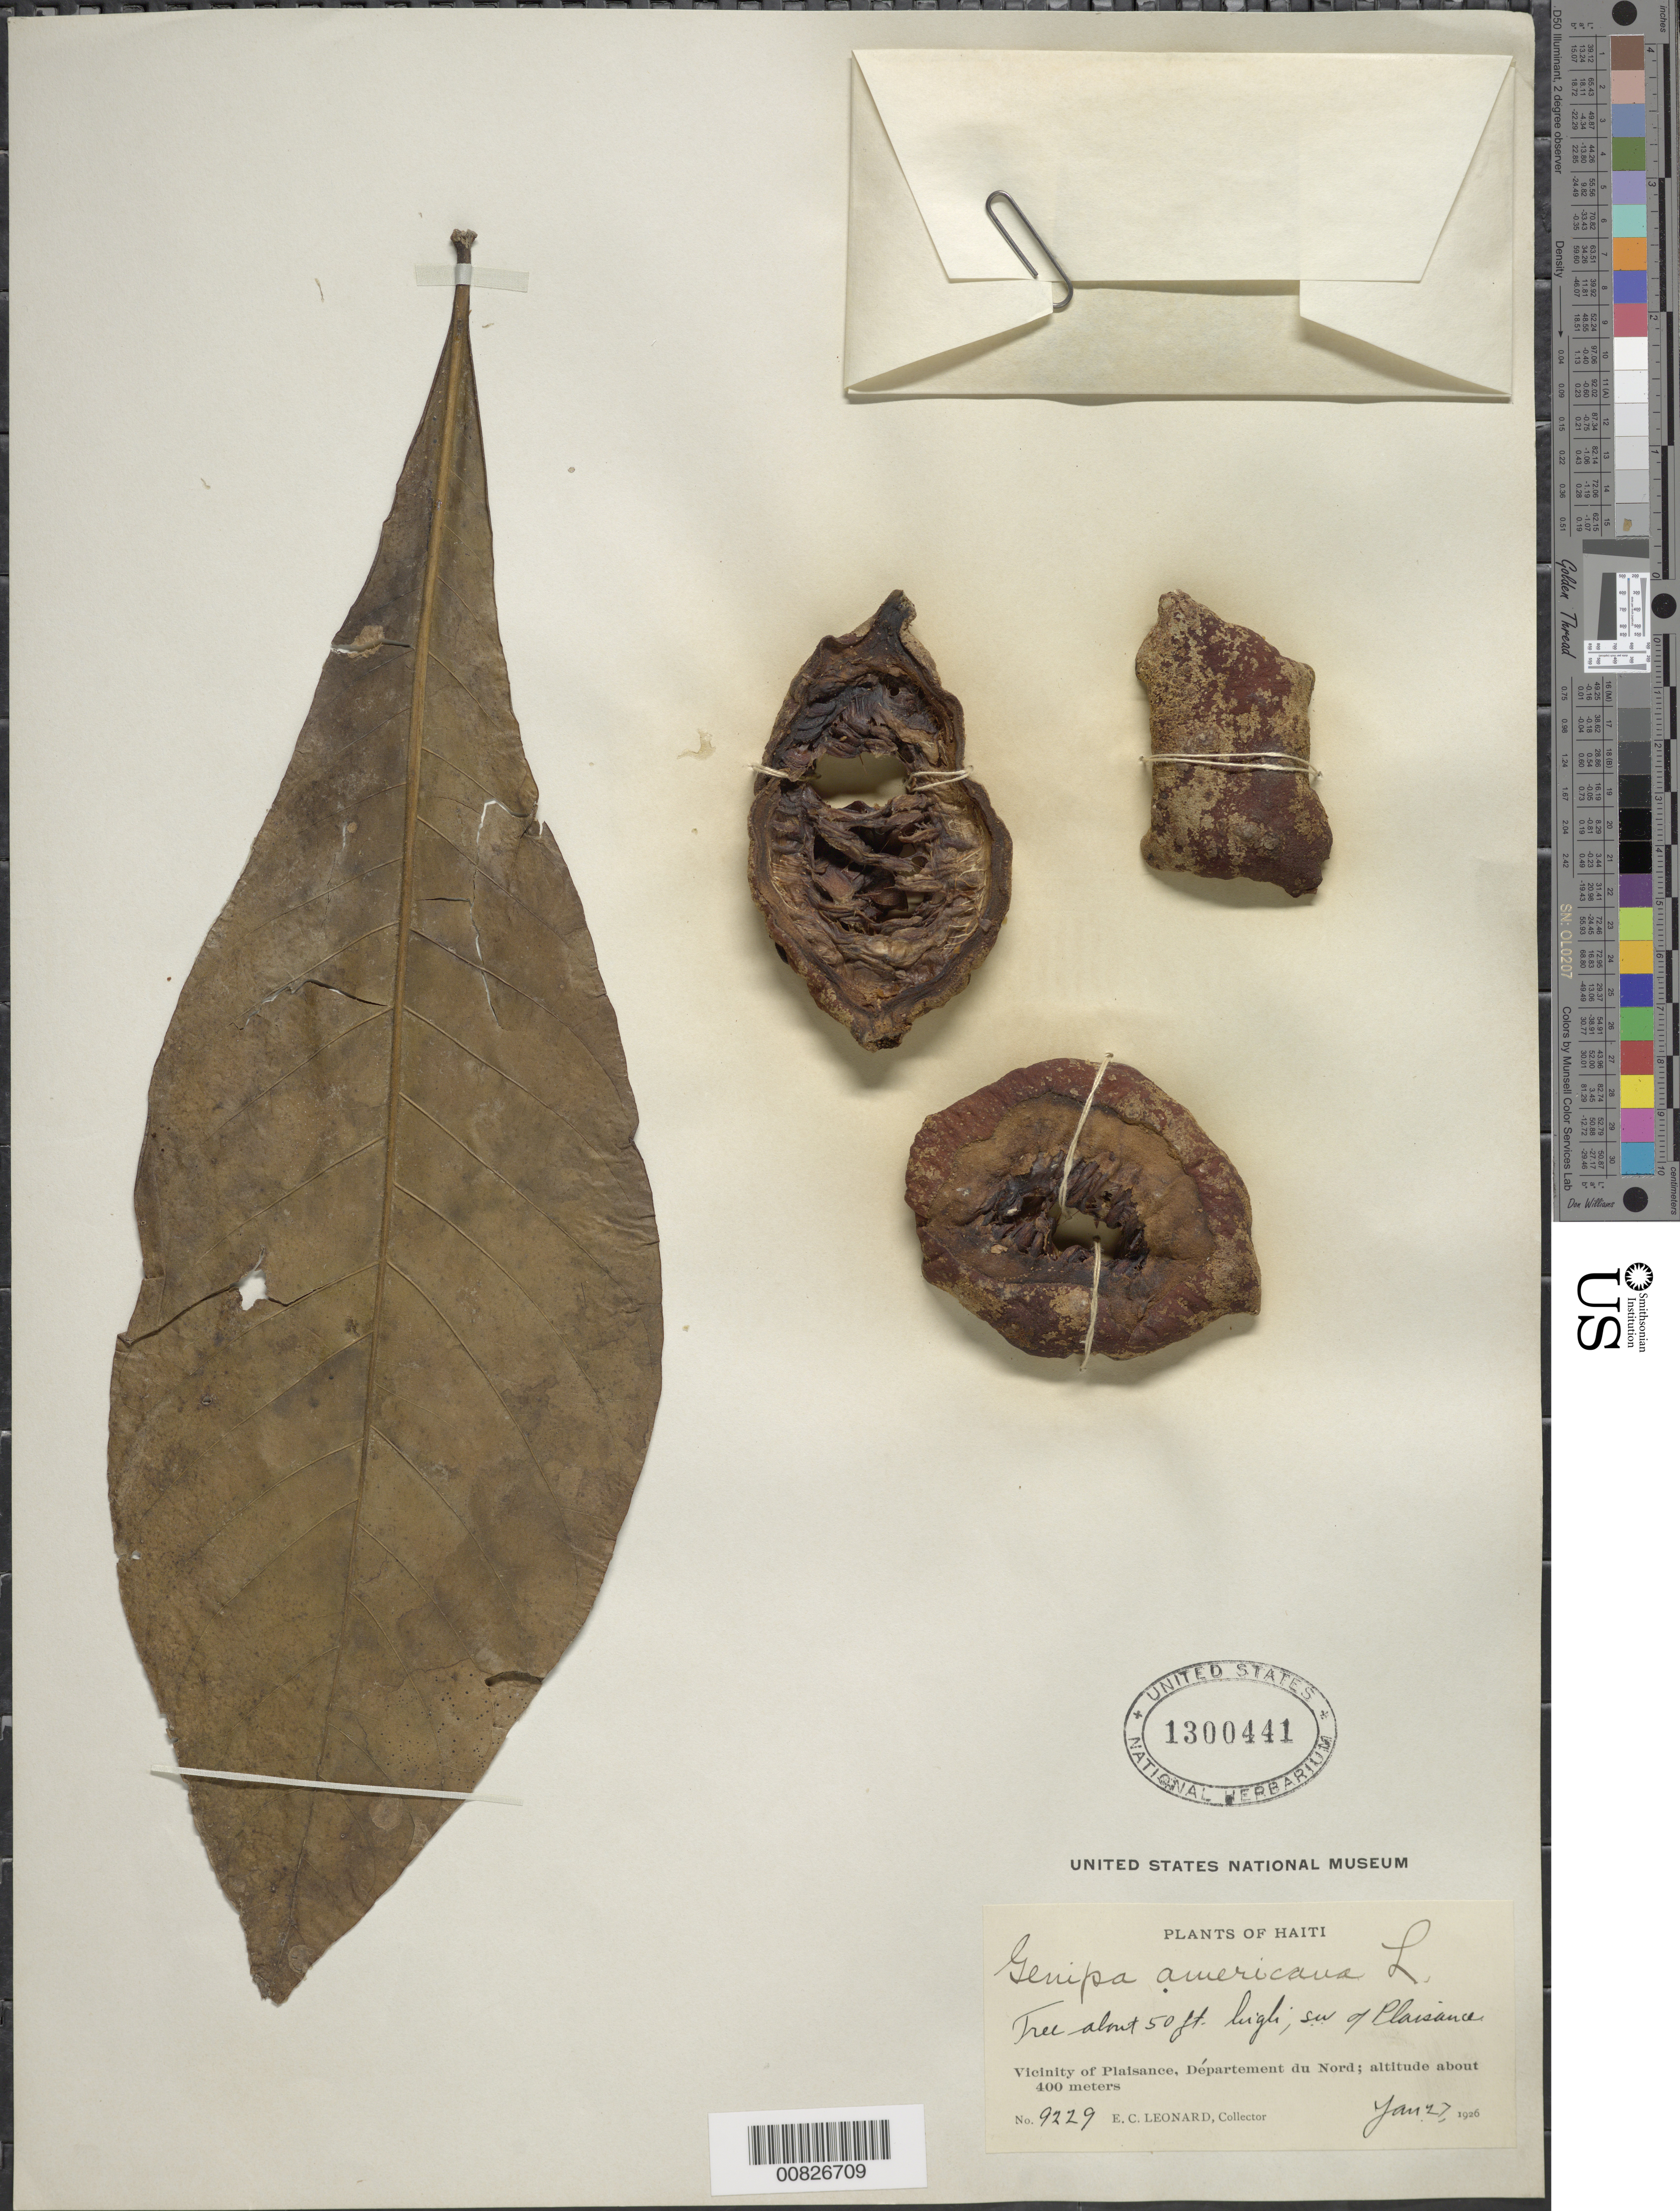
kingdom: Plantae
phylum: Tracheophyta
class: Magnoliopsida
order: Gentianales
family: Rubiaceae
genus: Genipa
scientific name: Genipa americana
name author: L.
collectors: E. C. Leonard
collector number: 9229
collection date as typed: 27 Jan 1926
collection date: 1926-01-27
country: Haiti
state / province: Nord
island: Hispaniola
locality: Vicinity of Plaisance, SW of city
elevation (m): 400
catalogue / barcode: US 1300441